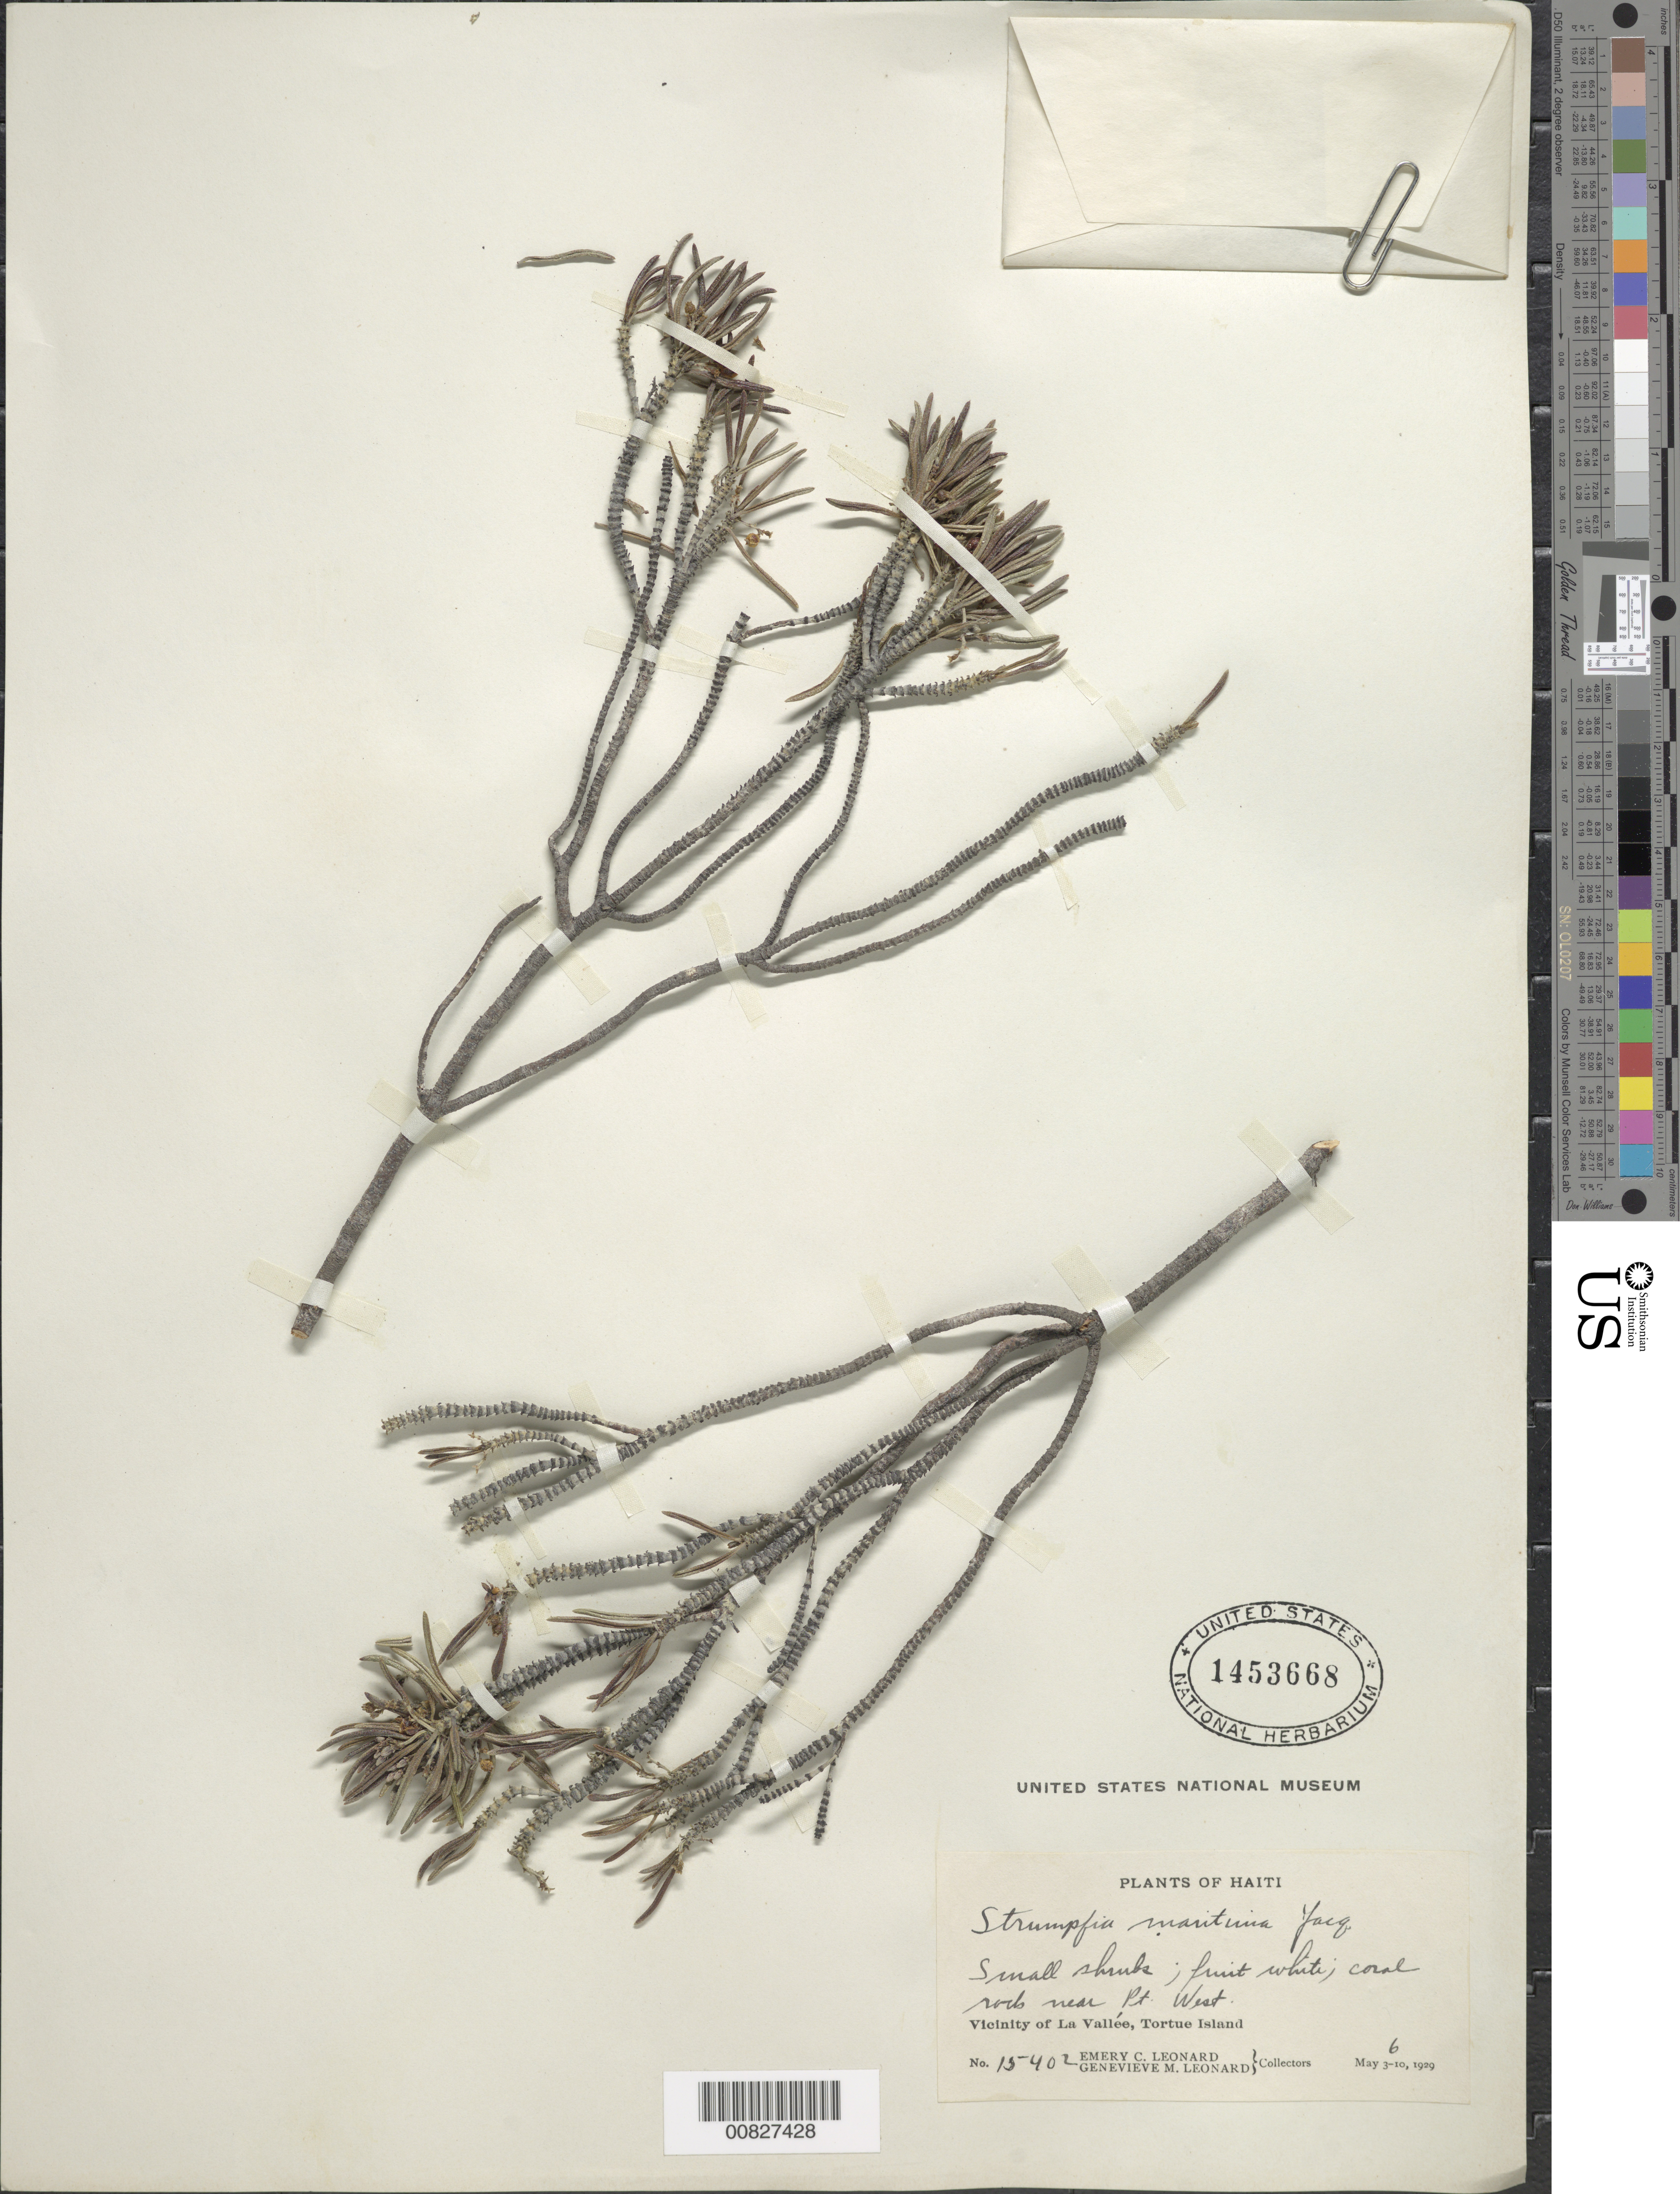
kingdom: Plantae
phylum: Tracheophyta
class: Magnoliopsida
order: Gentianales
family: Rubiaceae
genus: Strumpfia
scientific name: Strumpfia maritima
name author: Jacq.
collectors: E. C. Leonard & G. M. Leonard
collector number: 15402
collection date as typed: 06 May 1929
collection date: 1929-05-06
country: Haiti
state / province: Nord-Ouest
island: Île de la Tortue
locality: Vicinity of La Vallée, near Pt. West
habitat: Coral rocks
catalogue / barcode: US 1453668